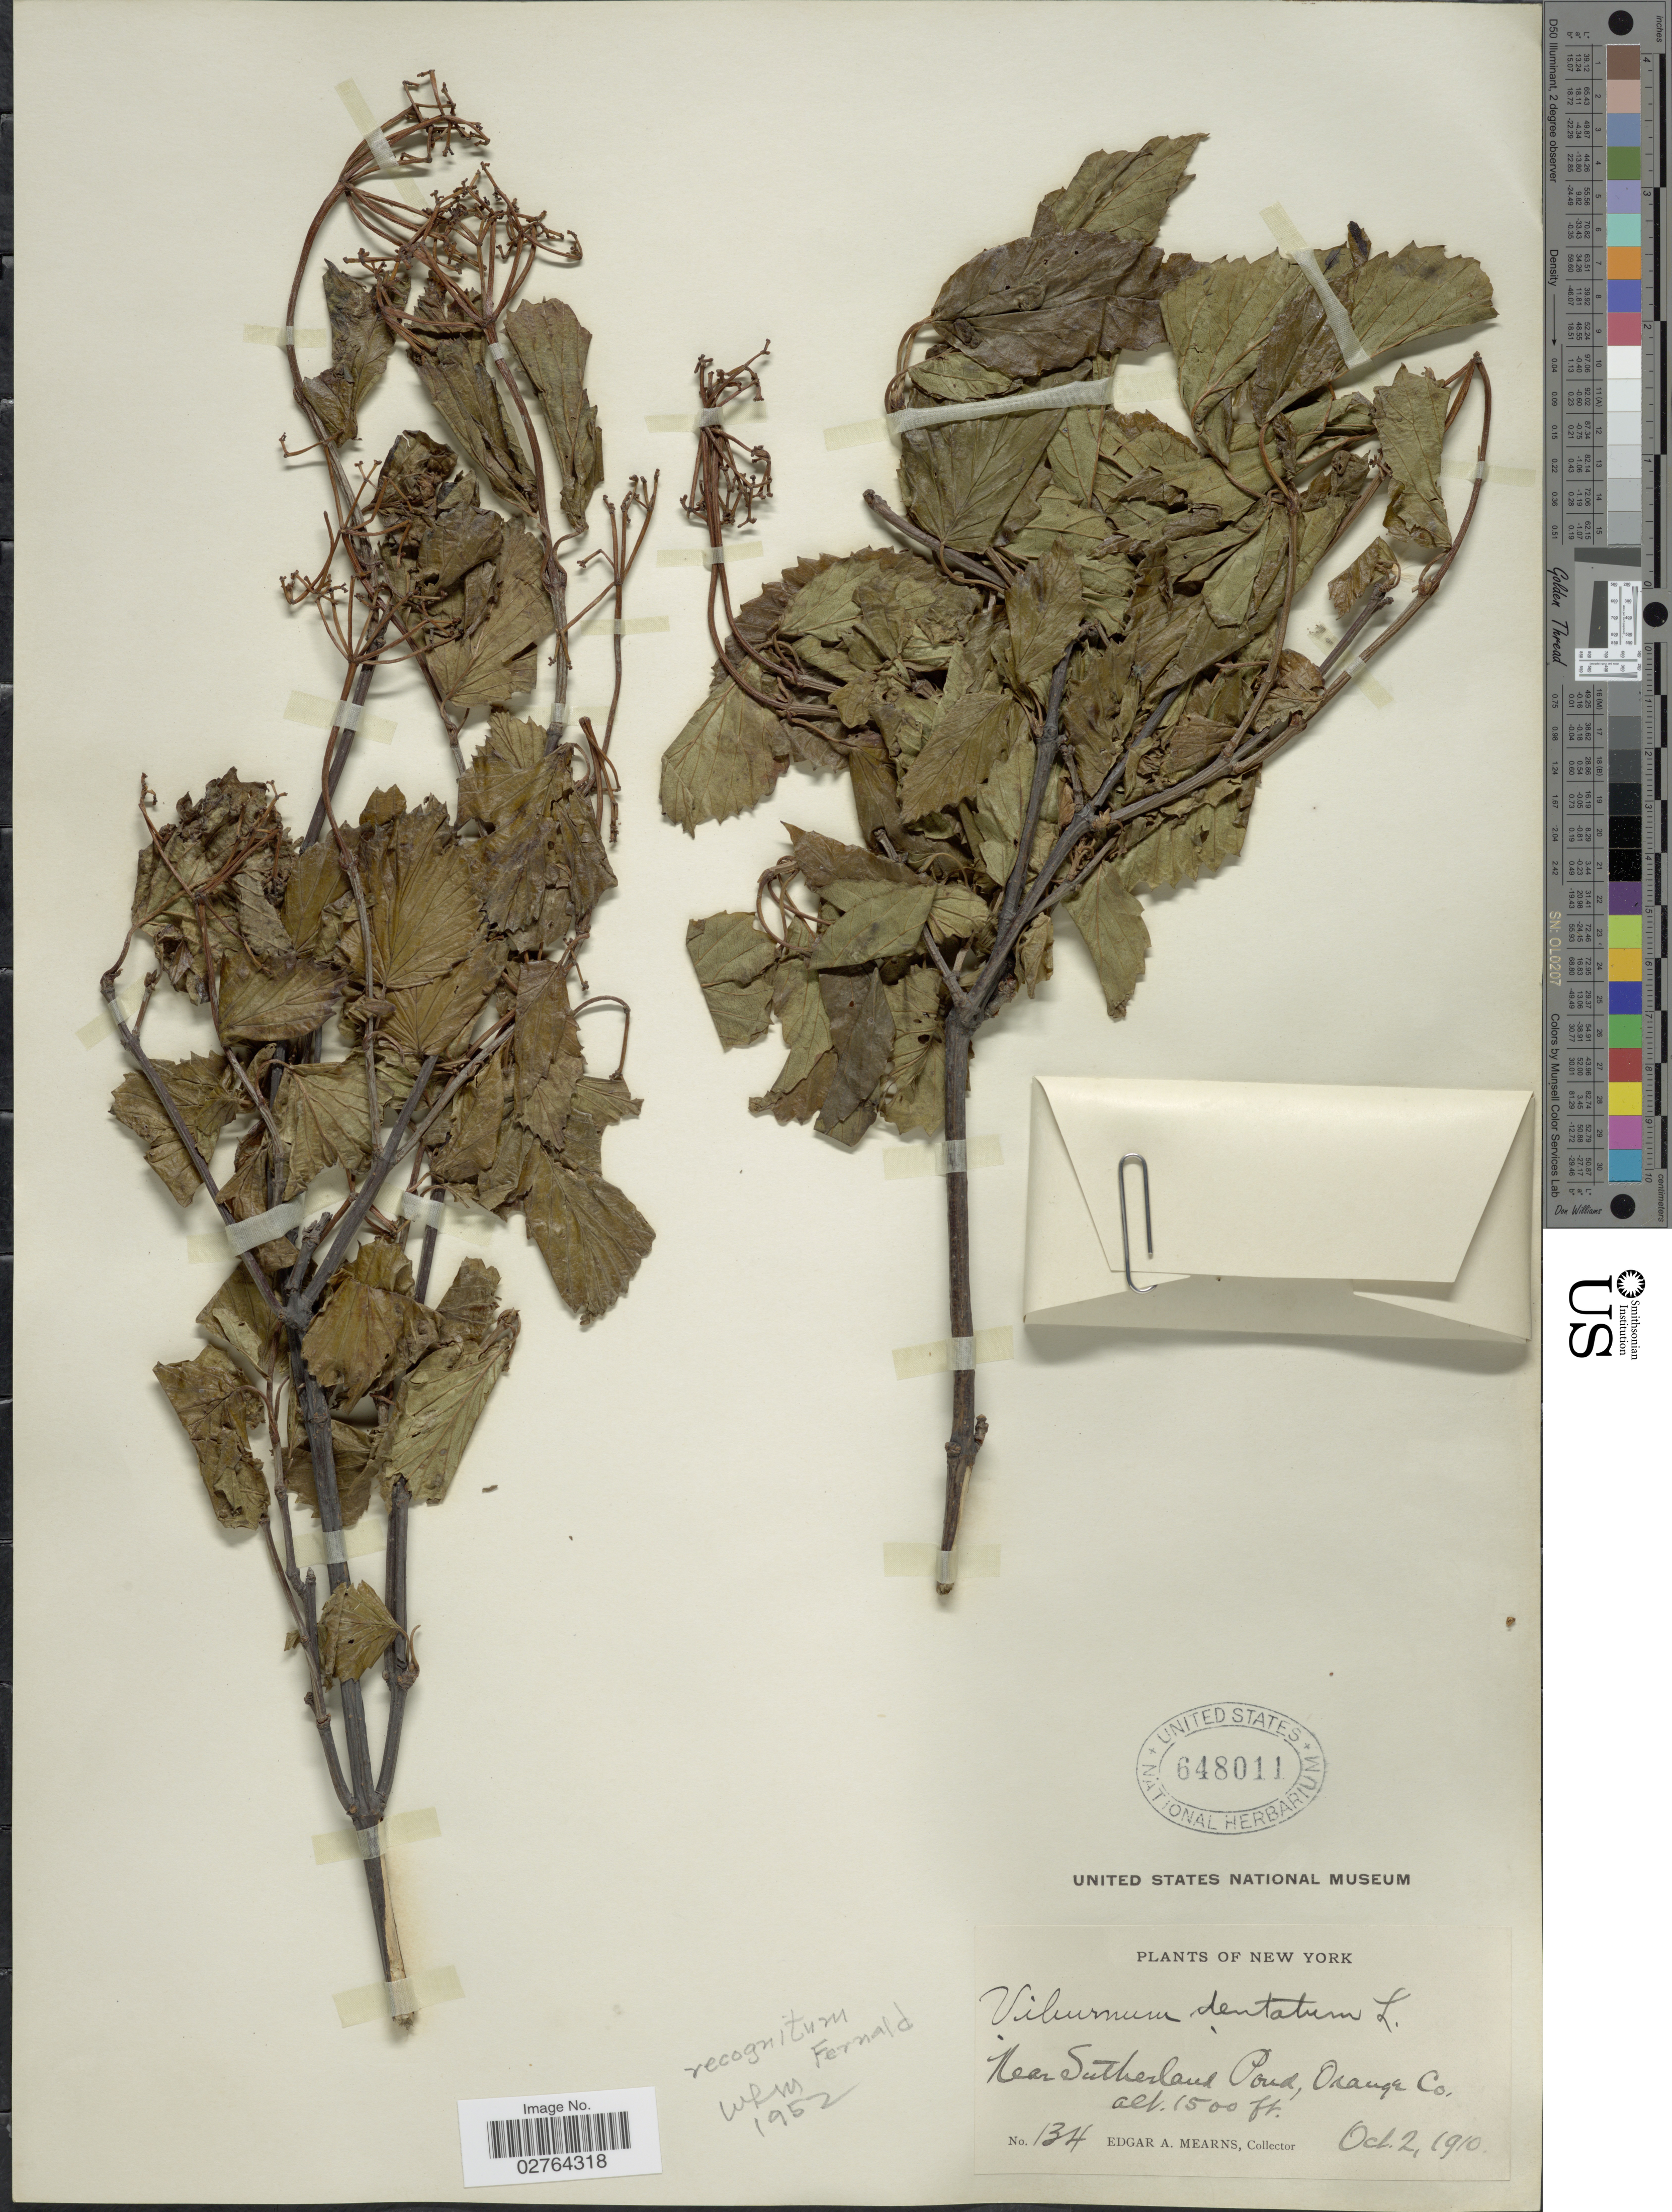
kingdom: Plantae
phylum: Tracheophyta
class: Magnoliopsida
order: Dipsacales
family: Viburnaceae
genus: Viburnum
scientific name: Viburnum recognitum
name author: Fernald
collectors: E. A. Mearns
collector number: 134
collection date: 1910-10-02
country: United States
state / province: New York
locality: Near Sutherland Pond, Orange Co.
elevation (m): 457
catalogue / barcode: US 648011